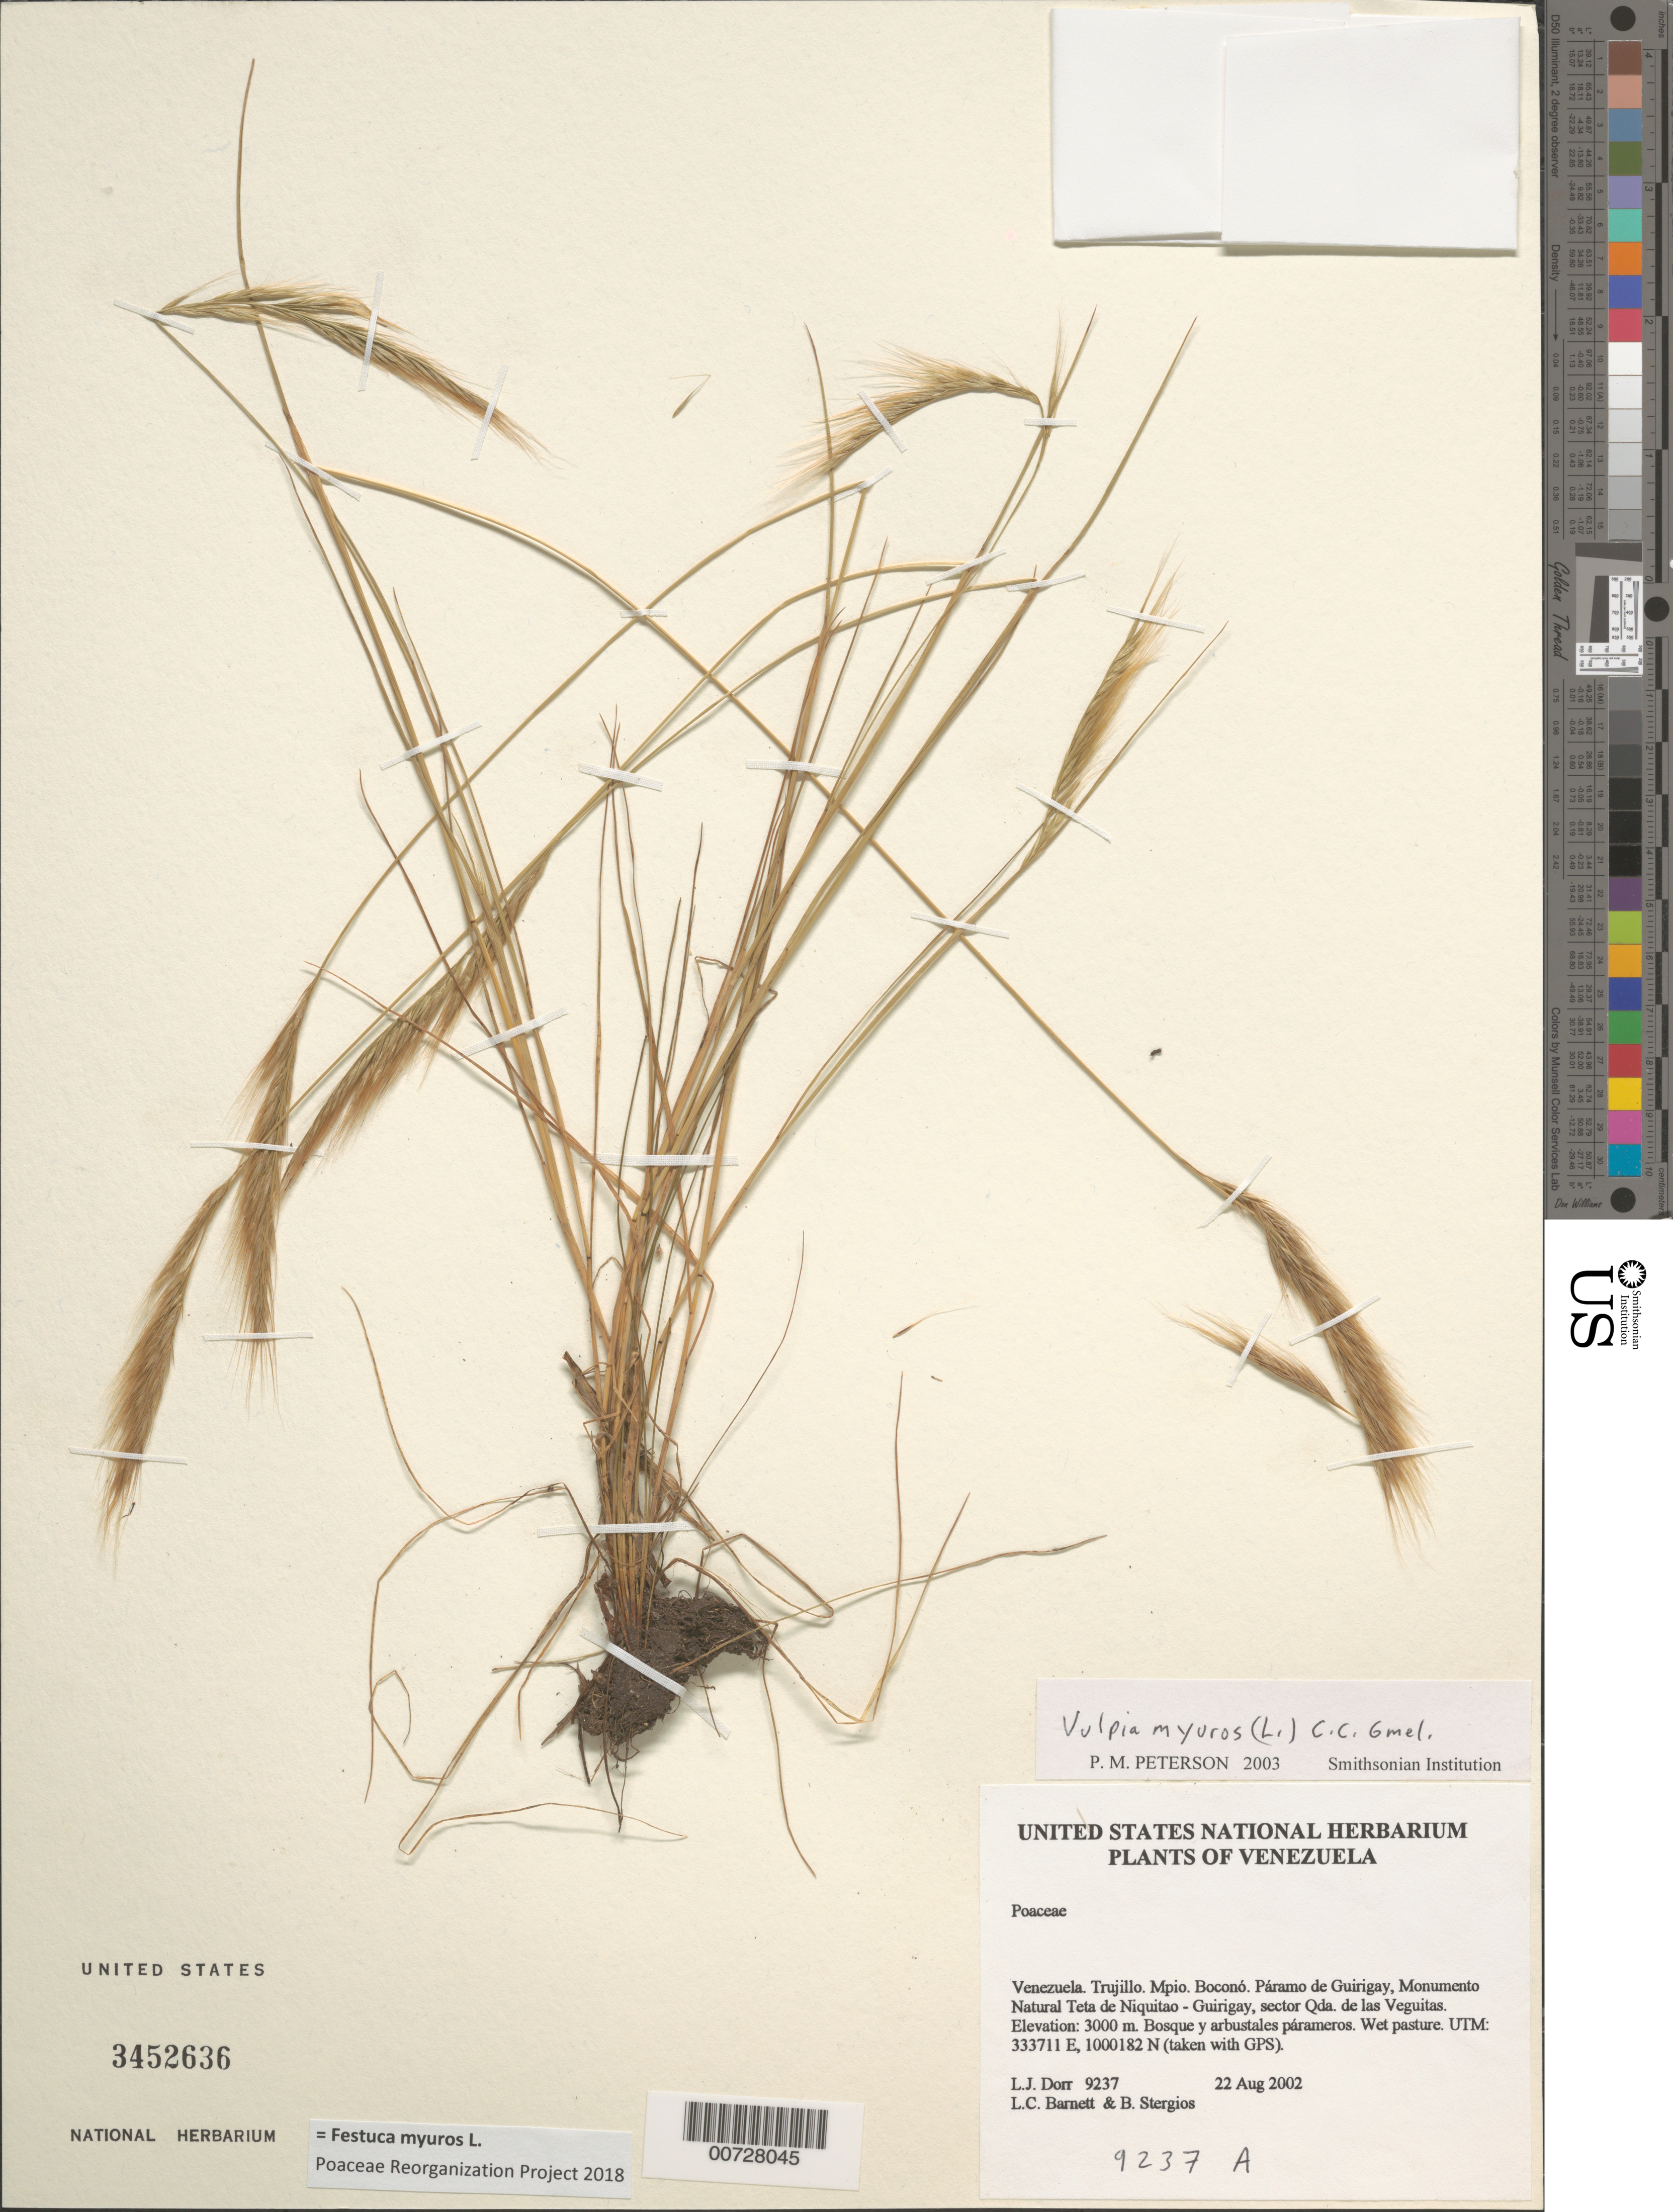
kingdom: Plantae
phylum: Tracheophyta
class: Liliopsida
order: Poales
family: Poaceae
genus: Festuca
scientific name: Festuca myuros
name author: L.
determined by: Poaceae Reorganization Project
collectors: L. J. Dorr, L. C. Barnett & B. G. Stergios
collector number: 9237A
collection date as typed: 22 Aug 2002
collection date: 2002-08-22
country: Venezuela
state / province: Trujillo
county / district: Boconó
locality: Páramo de Guirigay, Monumento Natural Teta de Niquitao - Guirigay, sector Las Veguitas.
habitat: Bosque y arbustales párameros. Wet pasture.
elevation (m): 3000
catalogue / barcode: US 3452636